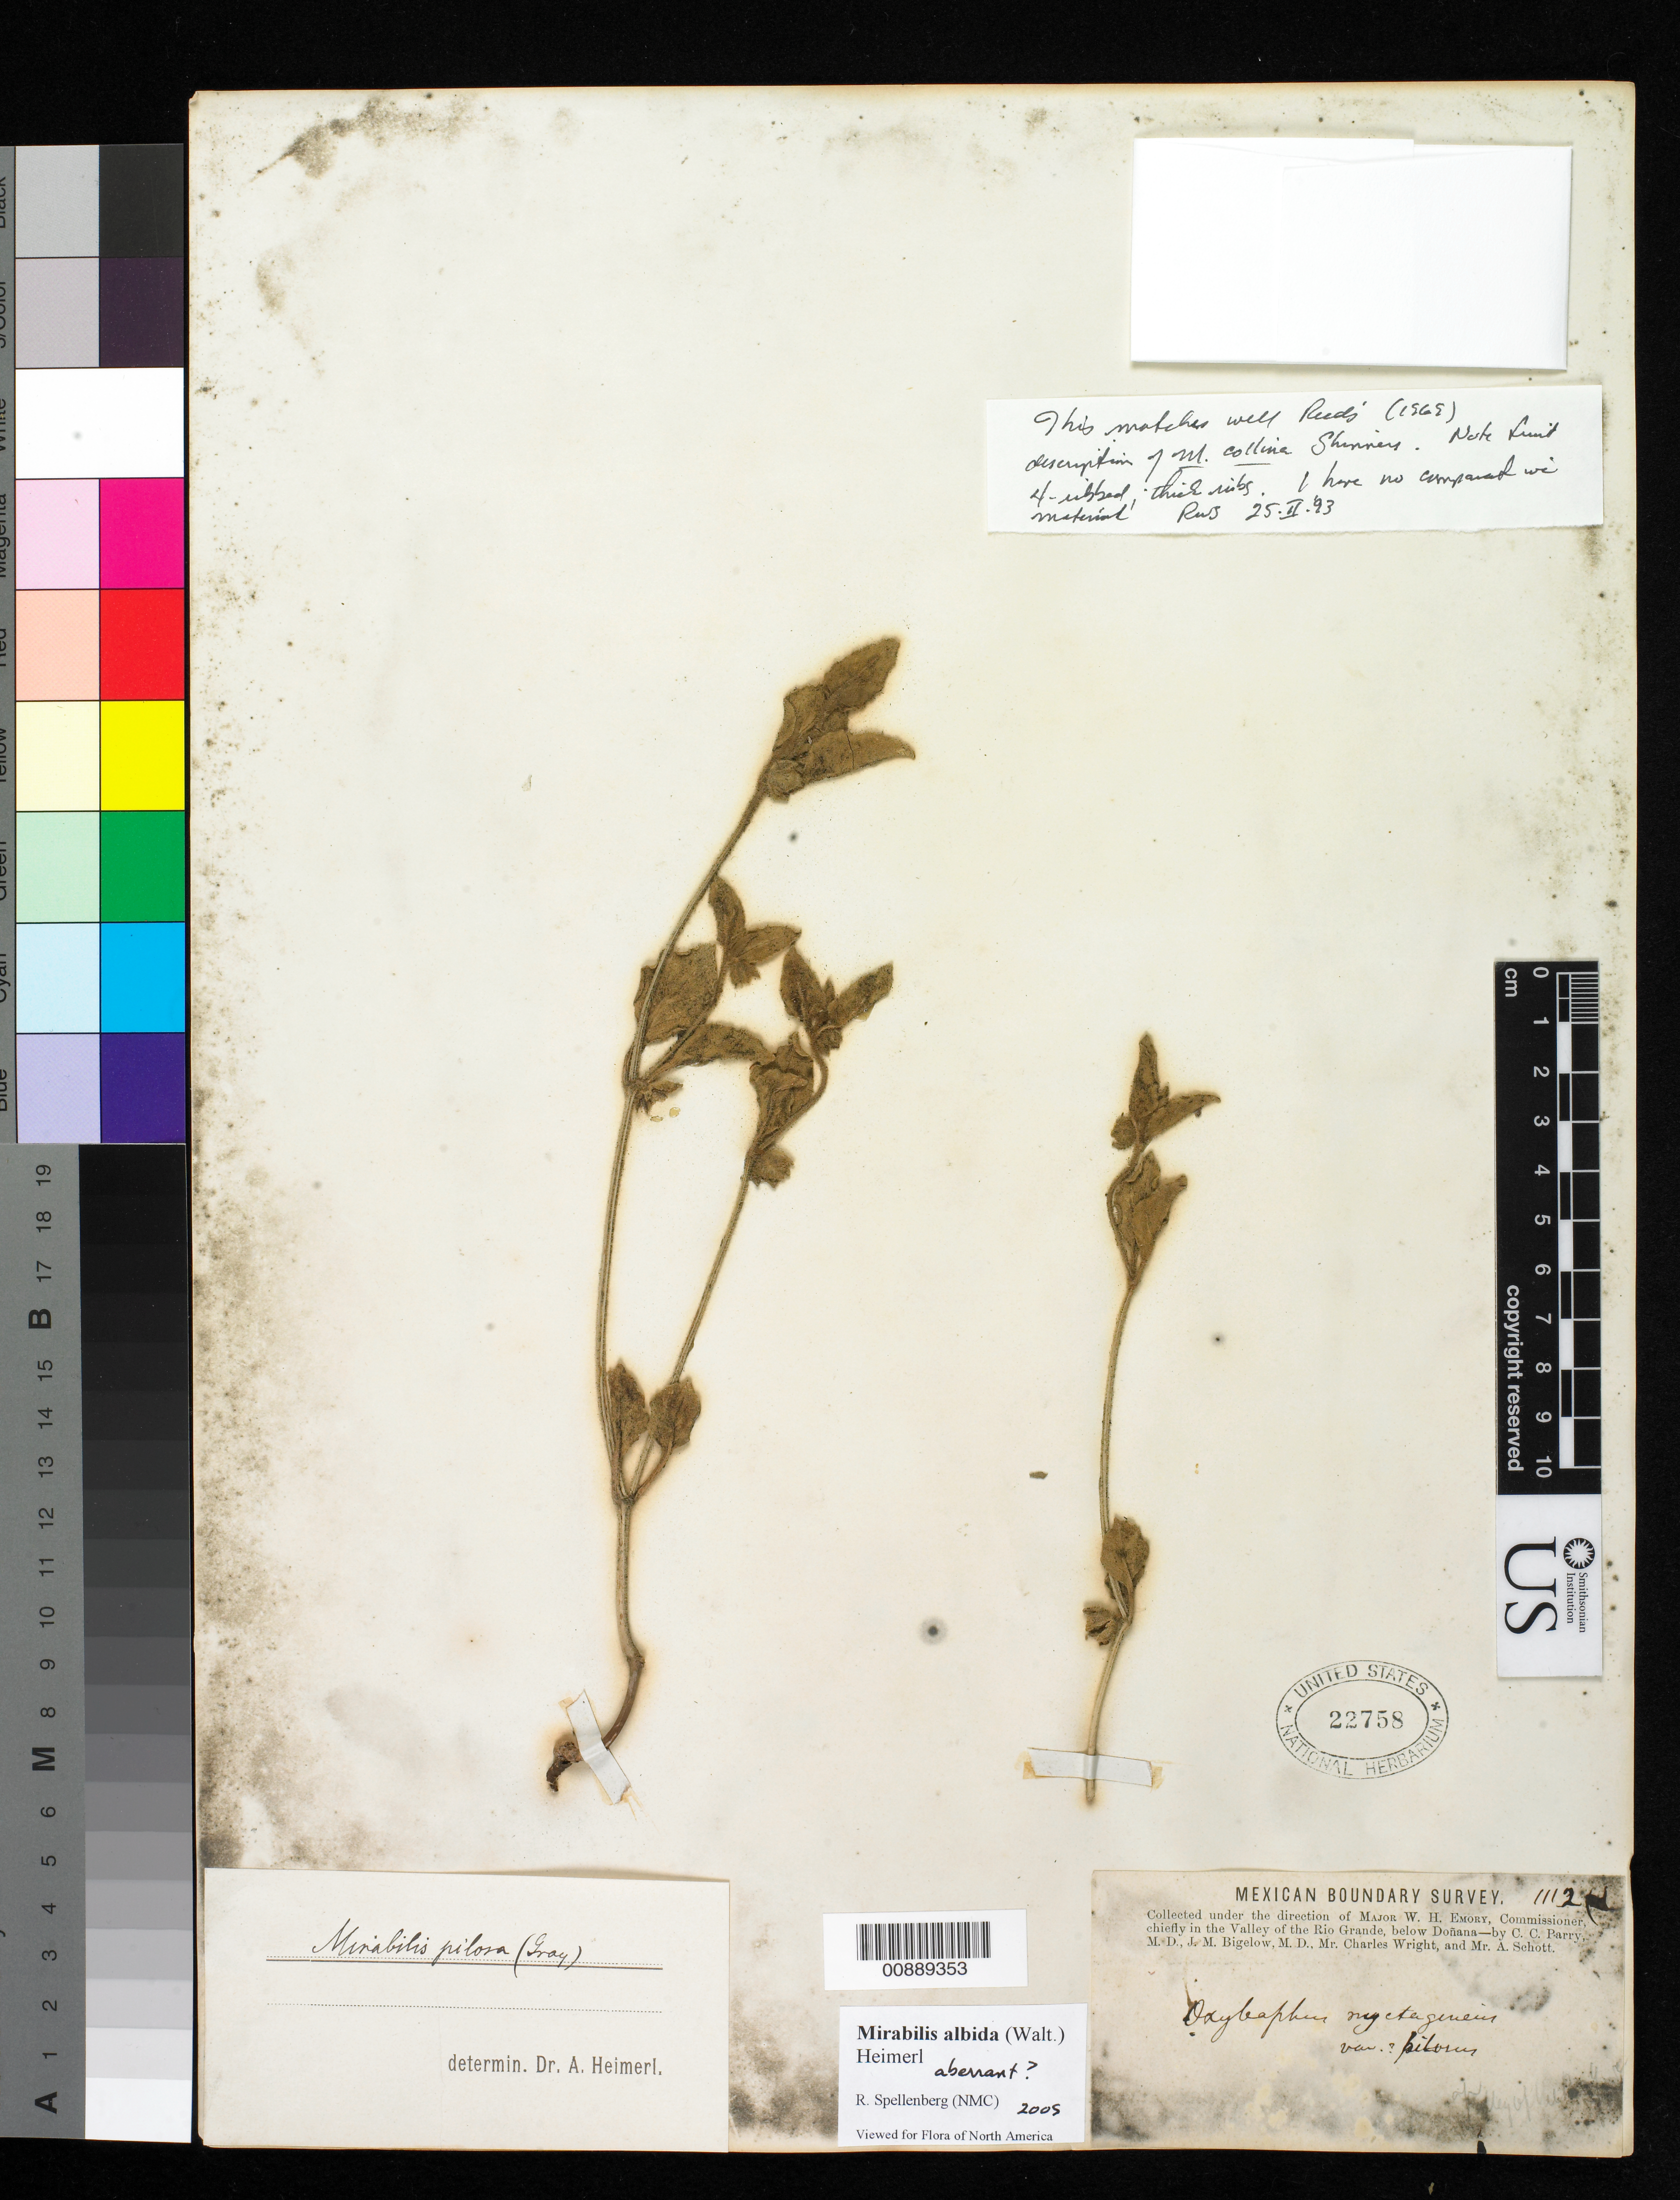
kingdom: Plantae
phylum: Tracheophyta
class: Magnoliopsida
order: Caryophyllales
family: Nyctaginaceae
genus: Mirabilis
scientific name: Mirabilis albida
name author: (Walter) Heimerl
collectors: C. C. Parry, J. M. Bigelow, C. Wright & A. C. V. Schott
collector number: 1112 (d)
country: United States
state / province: New Mexico / Texas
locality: Valley of the Rio Grande, below Doñana.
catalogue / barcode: US 22758